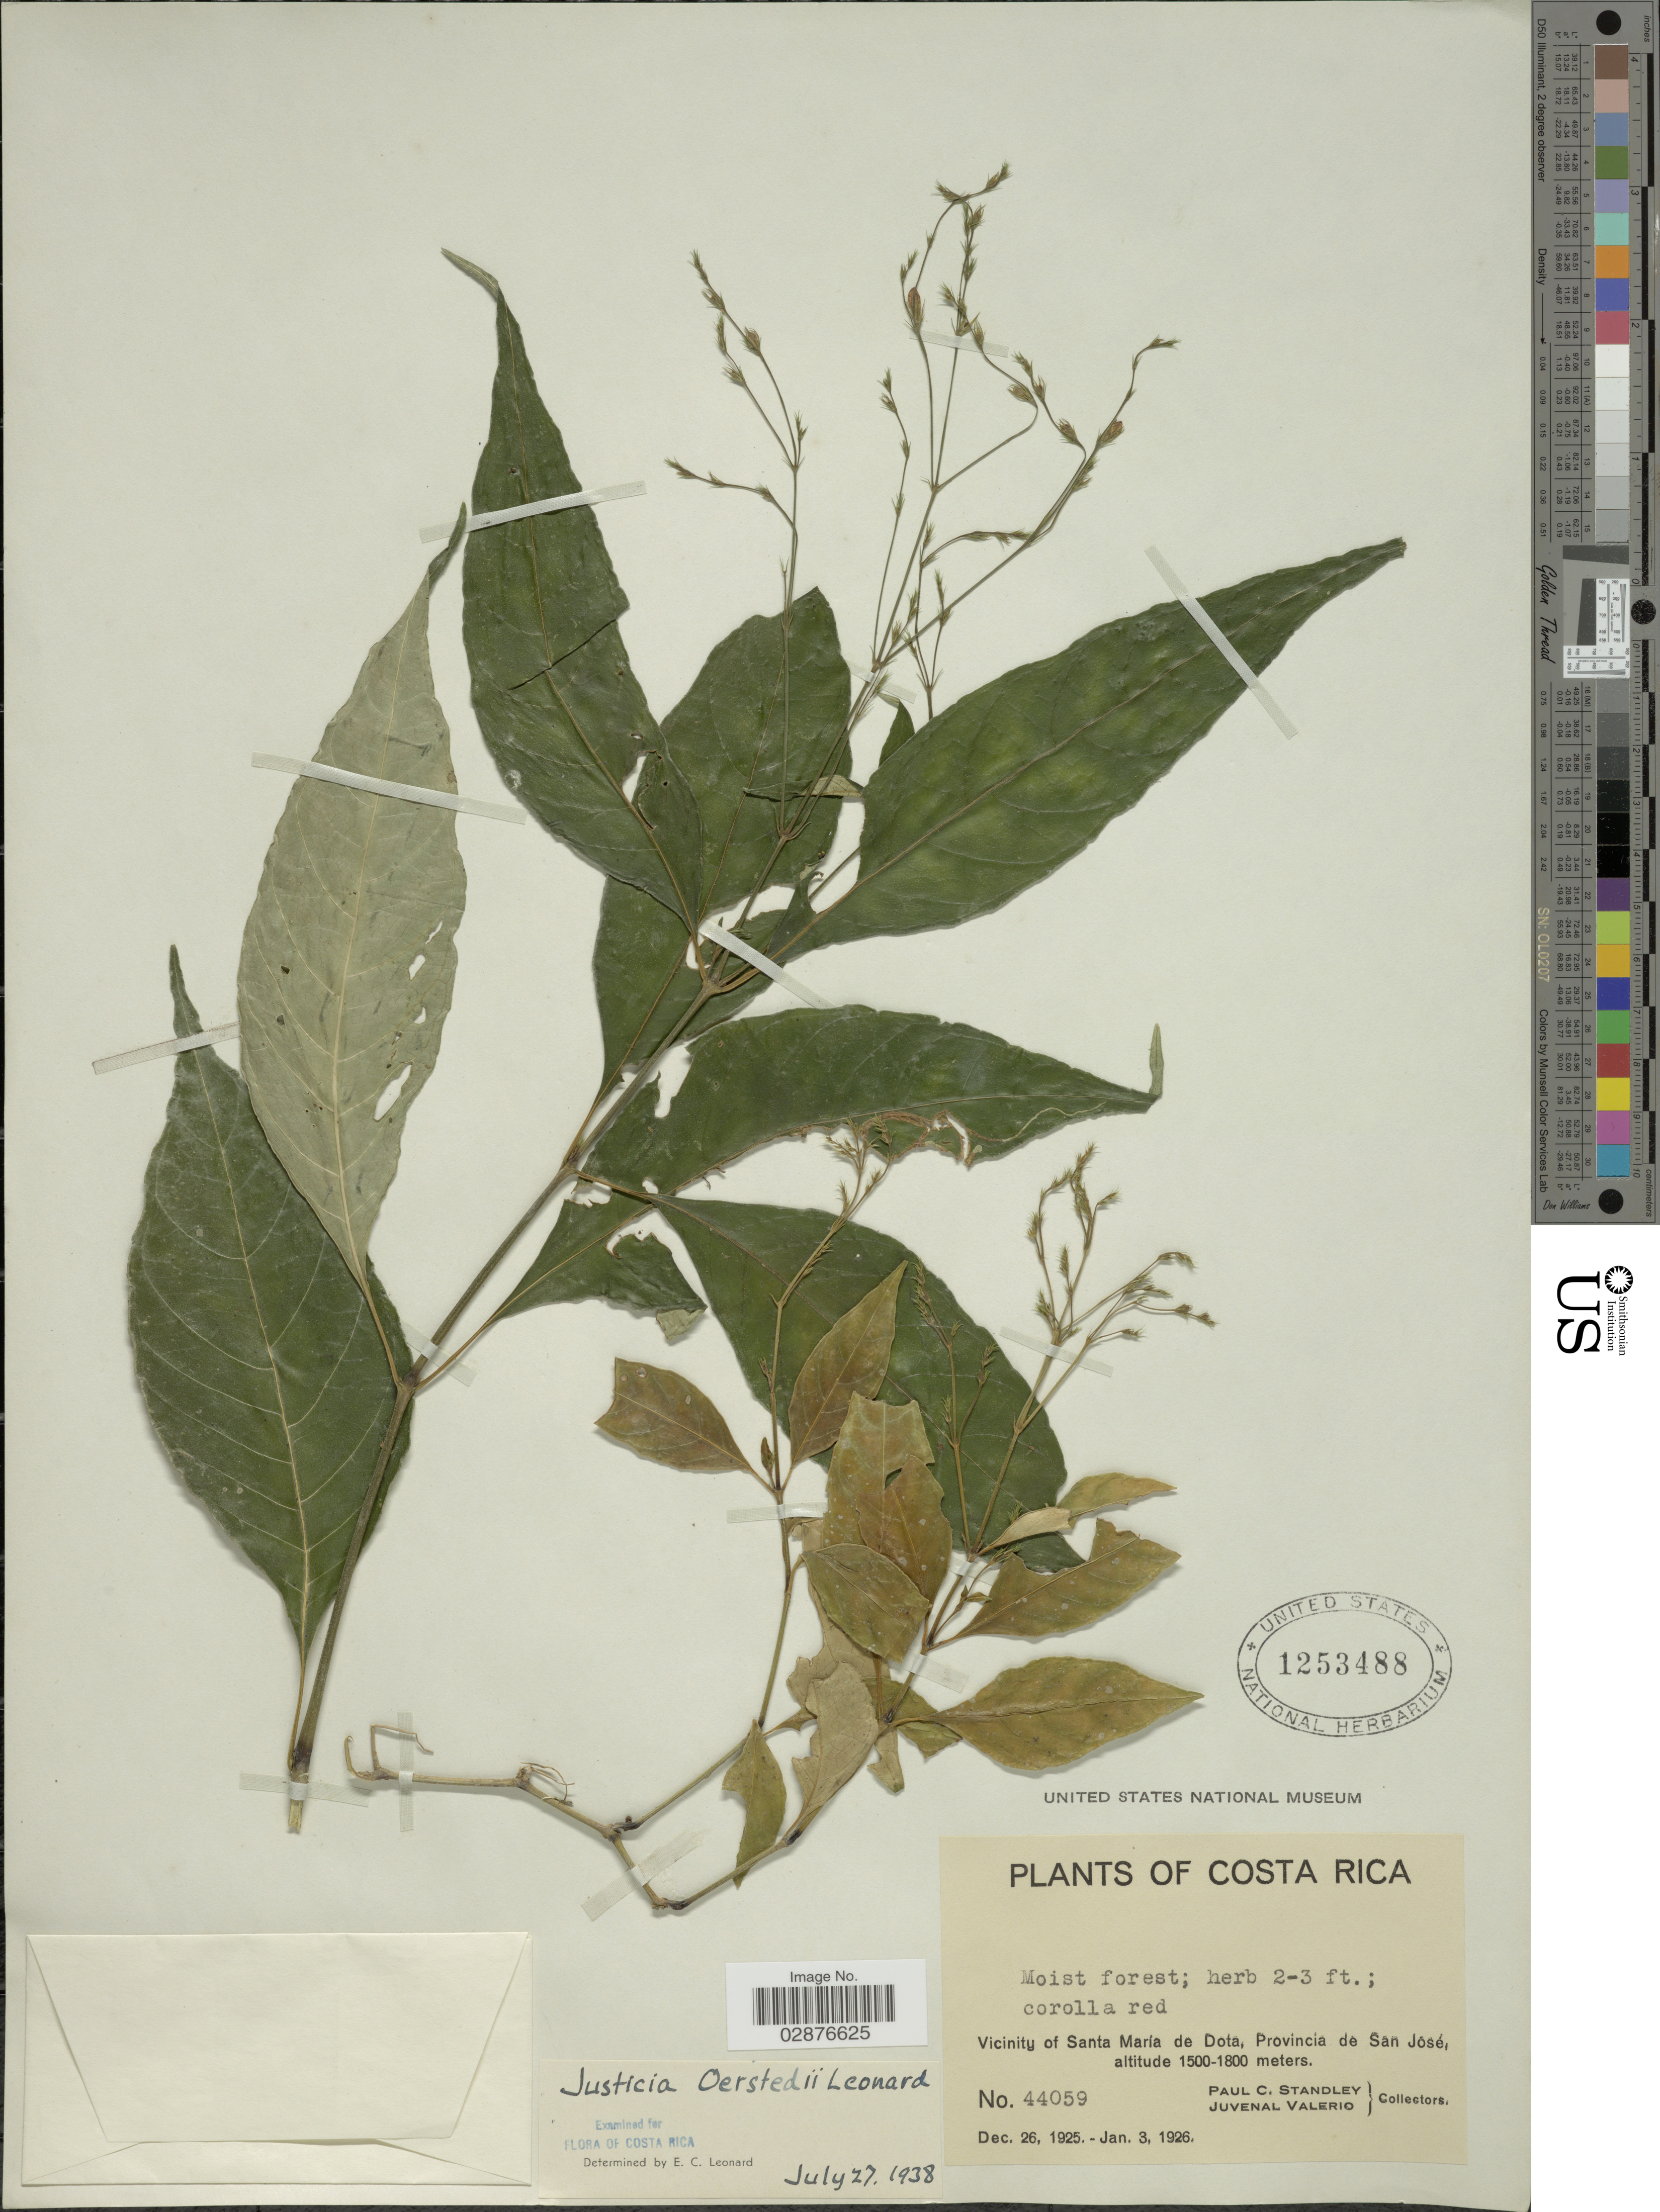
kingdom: Plantae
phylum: Tracheophyta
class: Magnoliopsida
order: Lamiales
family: Acanthaceae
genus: Justicia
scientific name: Justicia oerstedii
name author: Leonard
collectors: P. C. Standley & J. Valerio R.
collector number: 44059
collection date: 1925-12-26/1926-01-03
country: Costa Rica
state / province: San José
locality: Vicinity of Santa María de Dota.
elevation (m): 1500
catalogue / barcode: US 1253488